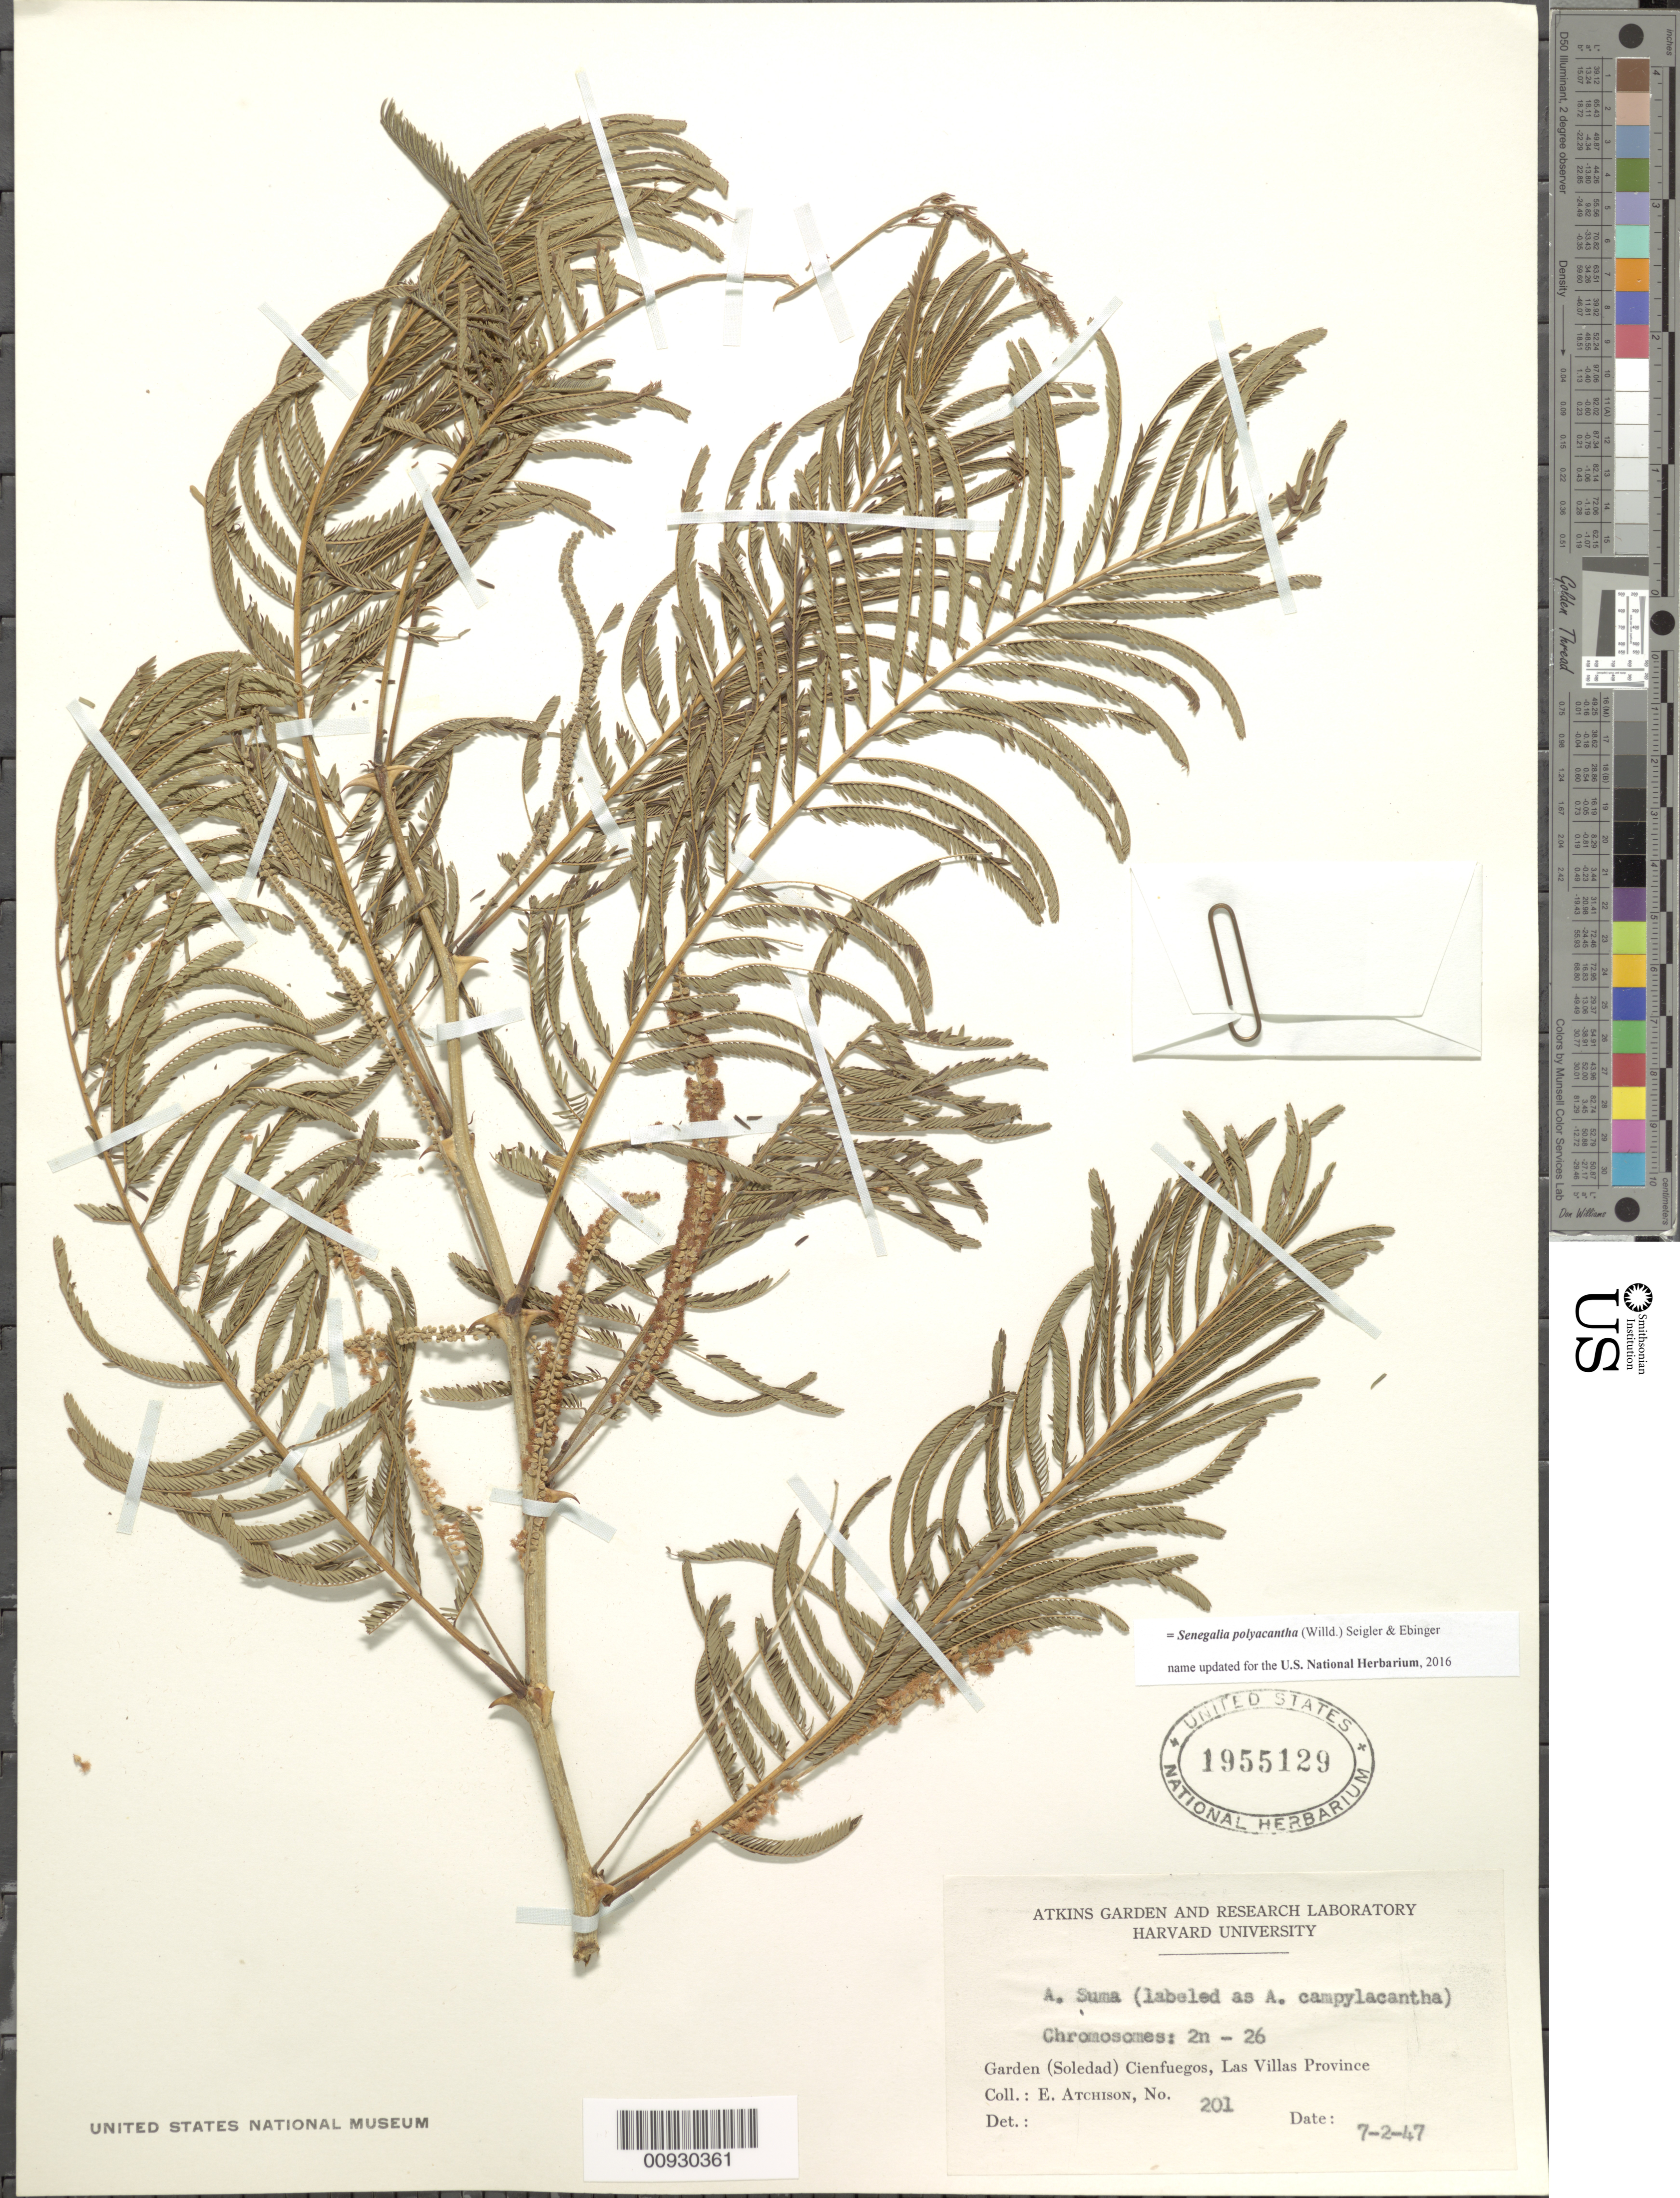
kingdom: Plantae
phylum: Tracheophyta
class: Magnoliopsida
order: Fabales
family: Fabaceae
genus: Senegalia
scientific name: Senegalia polyacantha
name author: (Willd.) Seigler & Ebinger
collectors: E. Atchison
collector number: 201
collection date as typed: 02 Jul 1947 or 07 Feb 1947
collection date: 1947-02-07 or 1947-07-02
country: Cuba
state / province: Cienfuegos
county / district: Cienfuegos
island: Cuba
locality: Garden (Soledad) Cienfuegos, Las Villas Province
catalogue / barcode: US 1955129